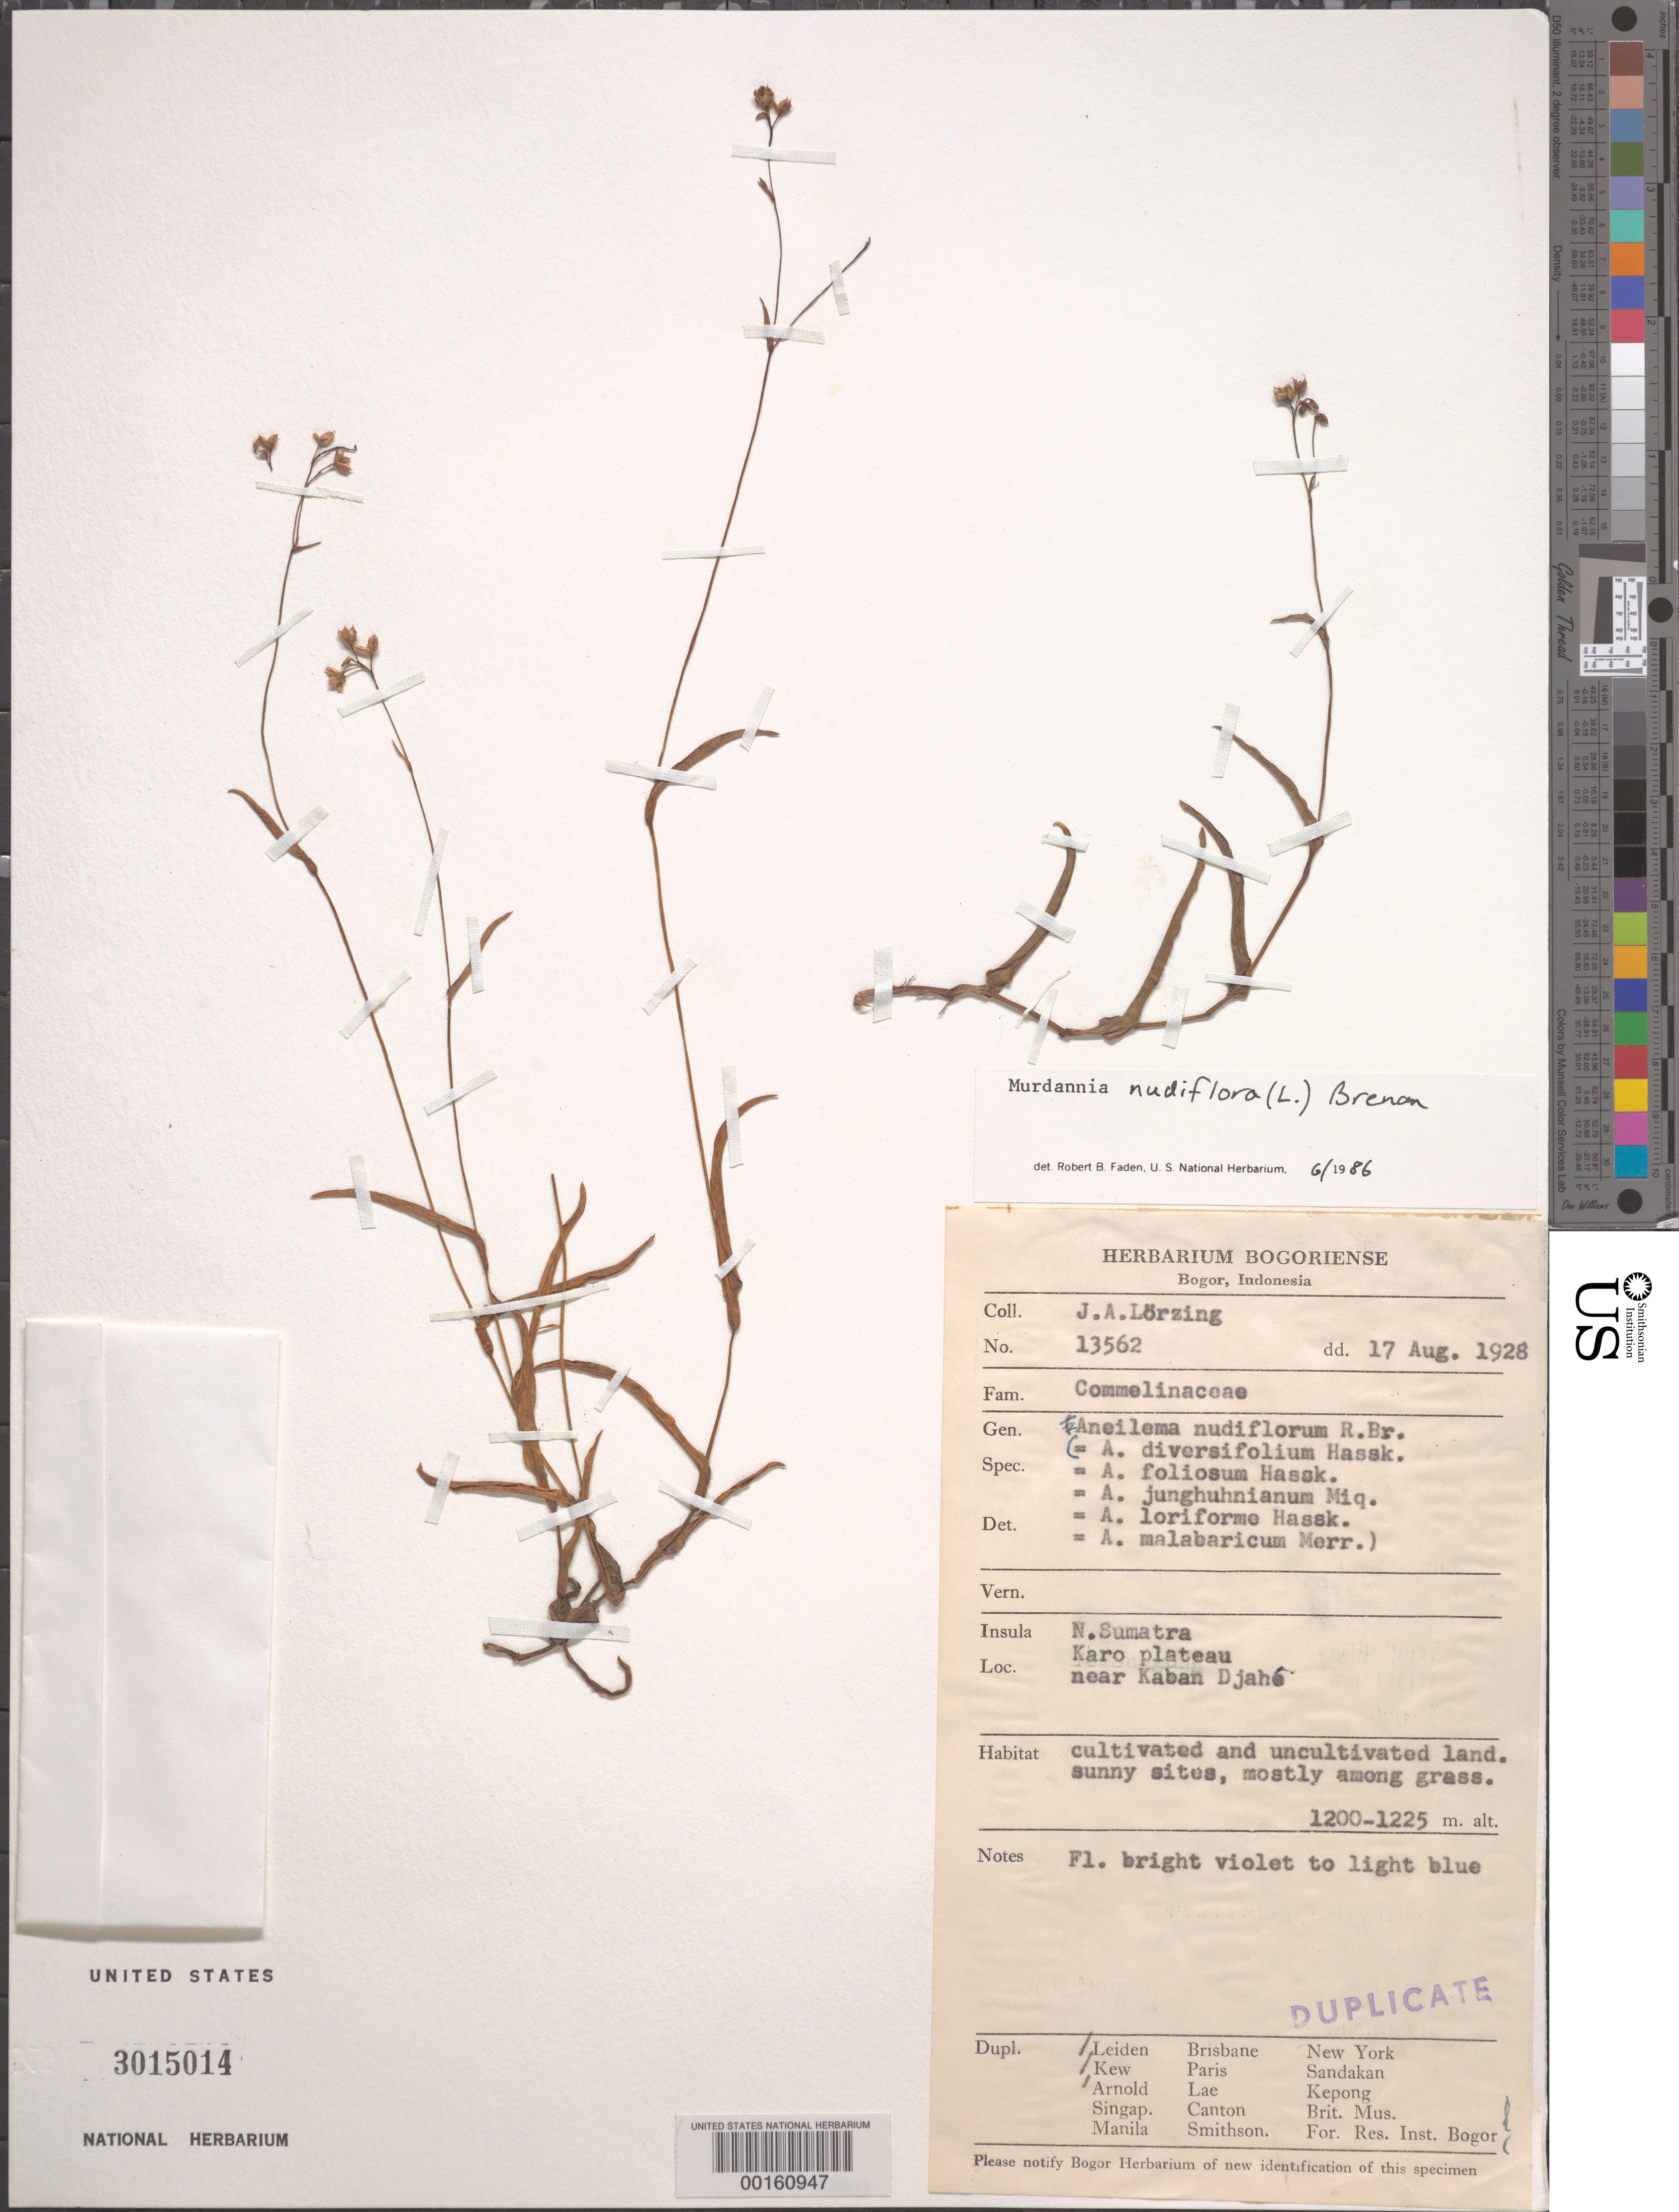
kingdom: Plantae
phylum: Tracheophyta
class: Liliopsida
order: Commelinales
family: Commelinaceae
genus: Murdannia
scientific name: Murdannia nudiflora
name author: (L.) Brenan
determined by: Faden, Robert B., (US), Smithsonian Institution - National Museum of Natural History (UNITED STATES)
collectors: J. Lorzing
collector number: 13562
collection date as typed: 17 Aug 1928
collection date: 1928-08-17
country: Indonesia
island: Sumatra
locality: Karo plateau, near kaban djahe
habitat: Cultivated areas in sun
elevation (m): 1200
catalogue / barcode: US 3015014